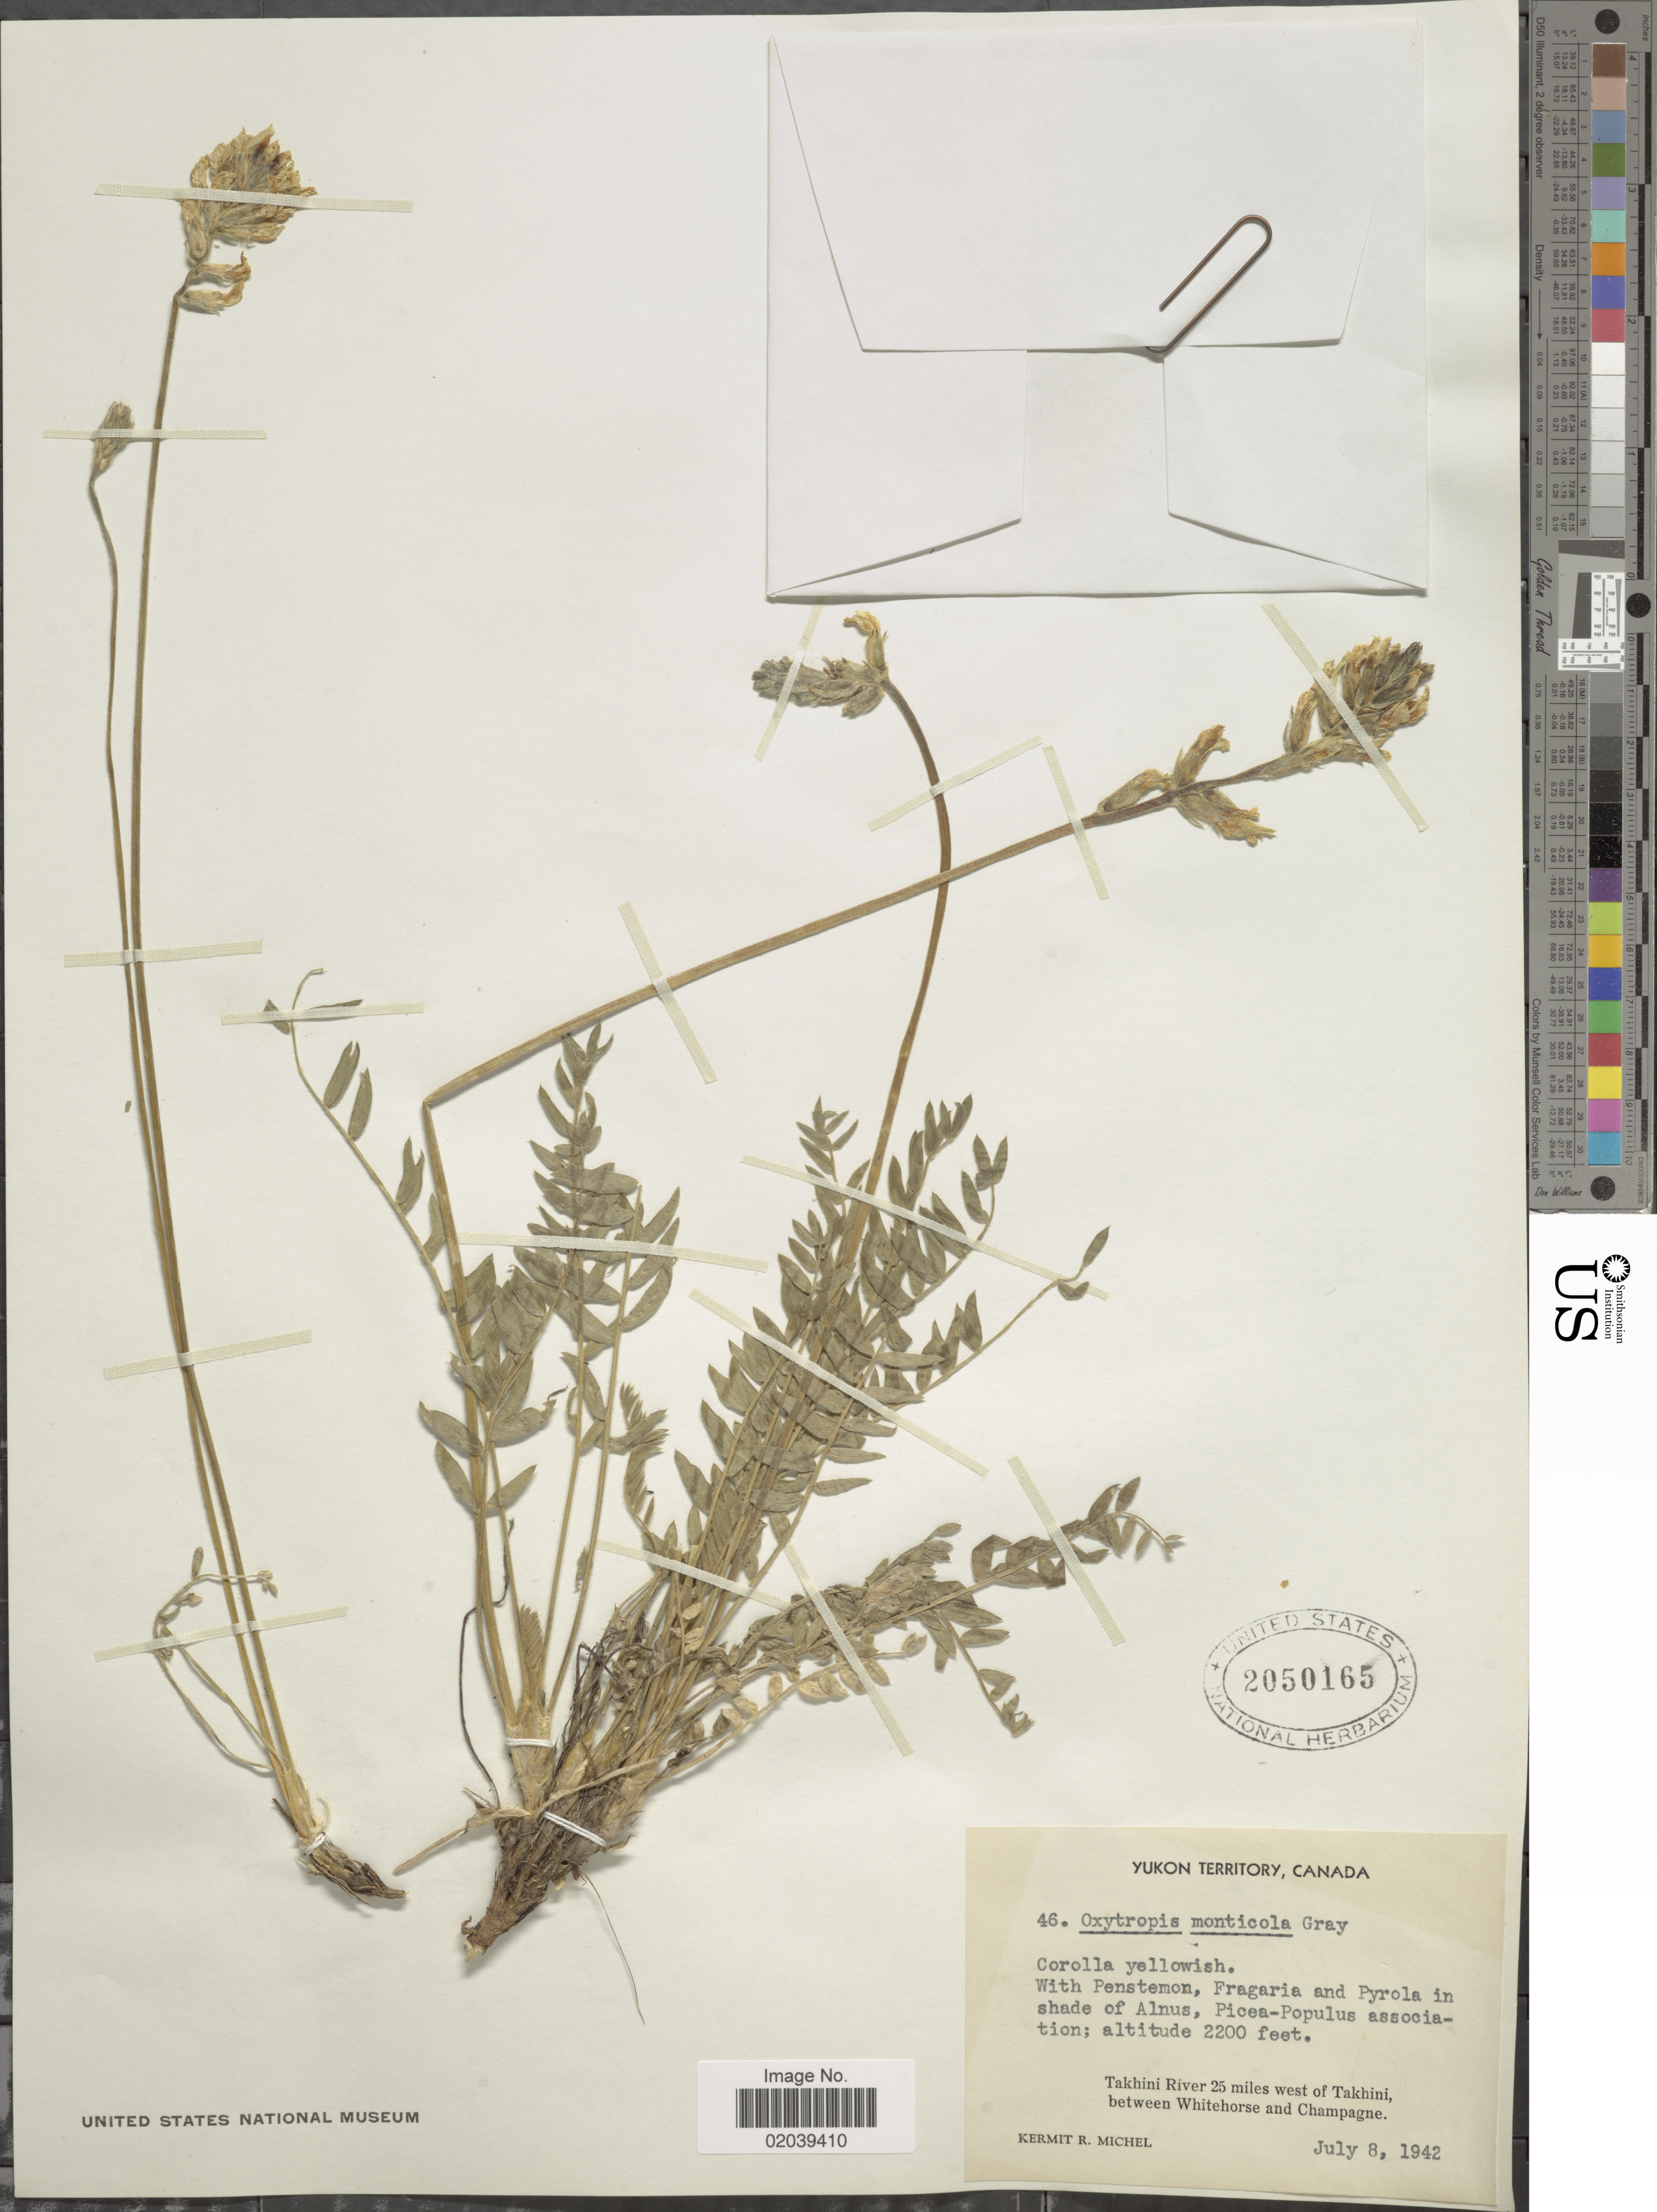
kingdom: Plantae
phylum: Tracheophyta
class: Magnoliopsida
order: Fabales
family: Fabaceae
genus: Oxytropis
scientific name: Oxytropis campestris var. gracilis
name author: (A. Nelson) Barneby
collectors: K. Michel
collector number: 46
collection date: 1942-07-08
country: Canada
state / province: Yukon Territory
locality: Takhini River 25 miles west of Takhini, between Whitehorse and Champagne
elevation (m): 671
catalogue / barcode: US 2050165